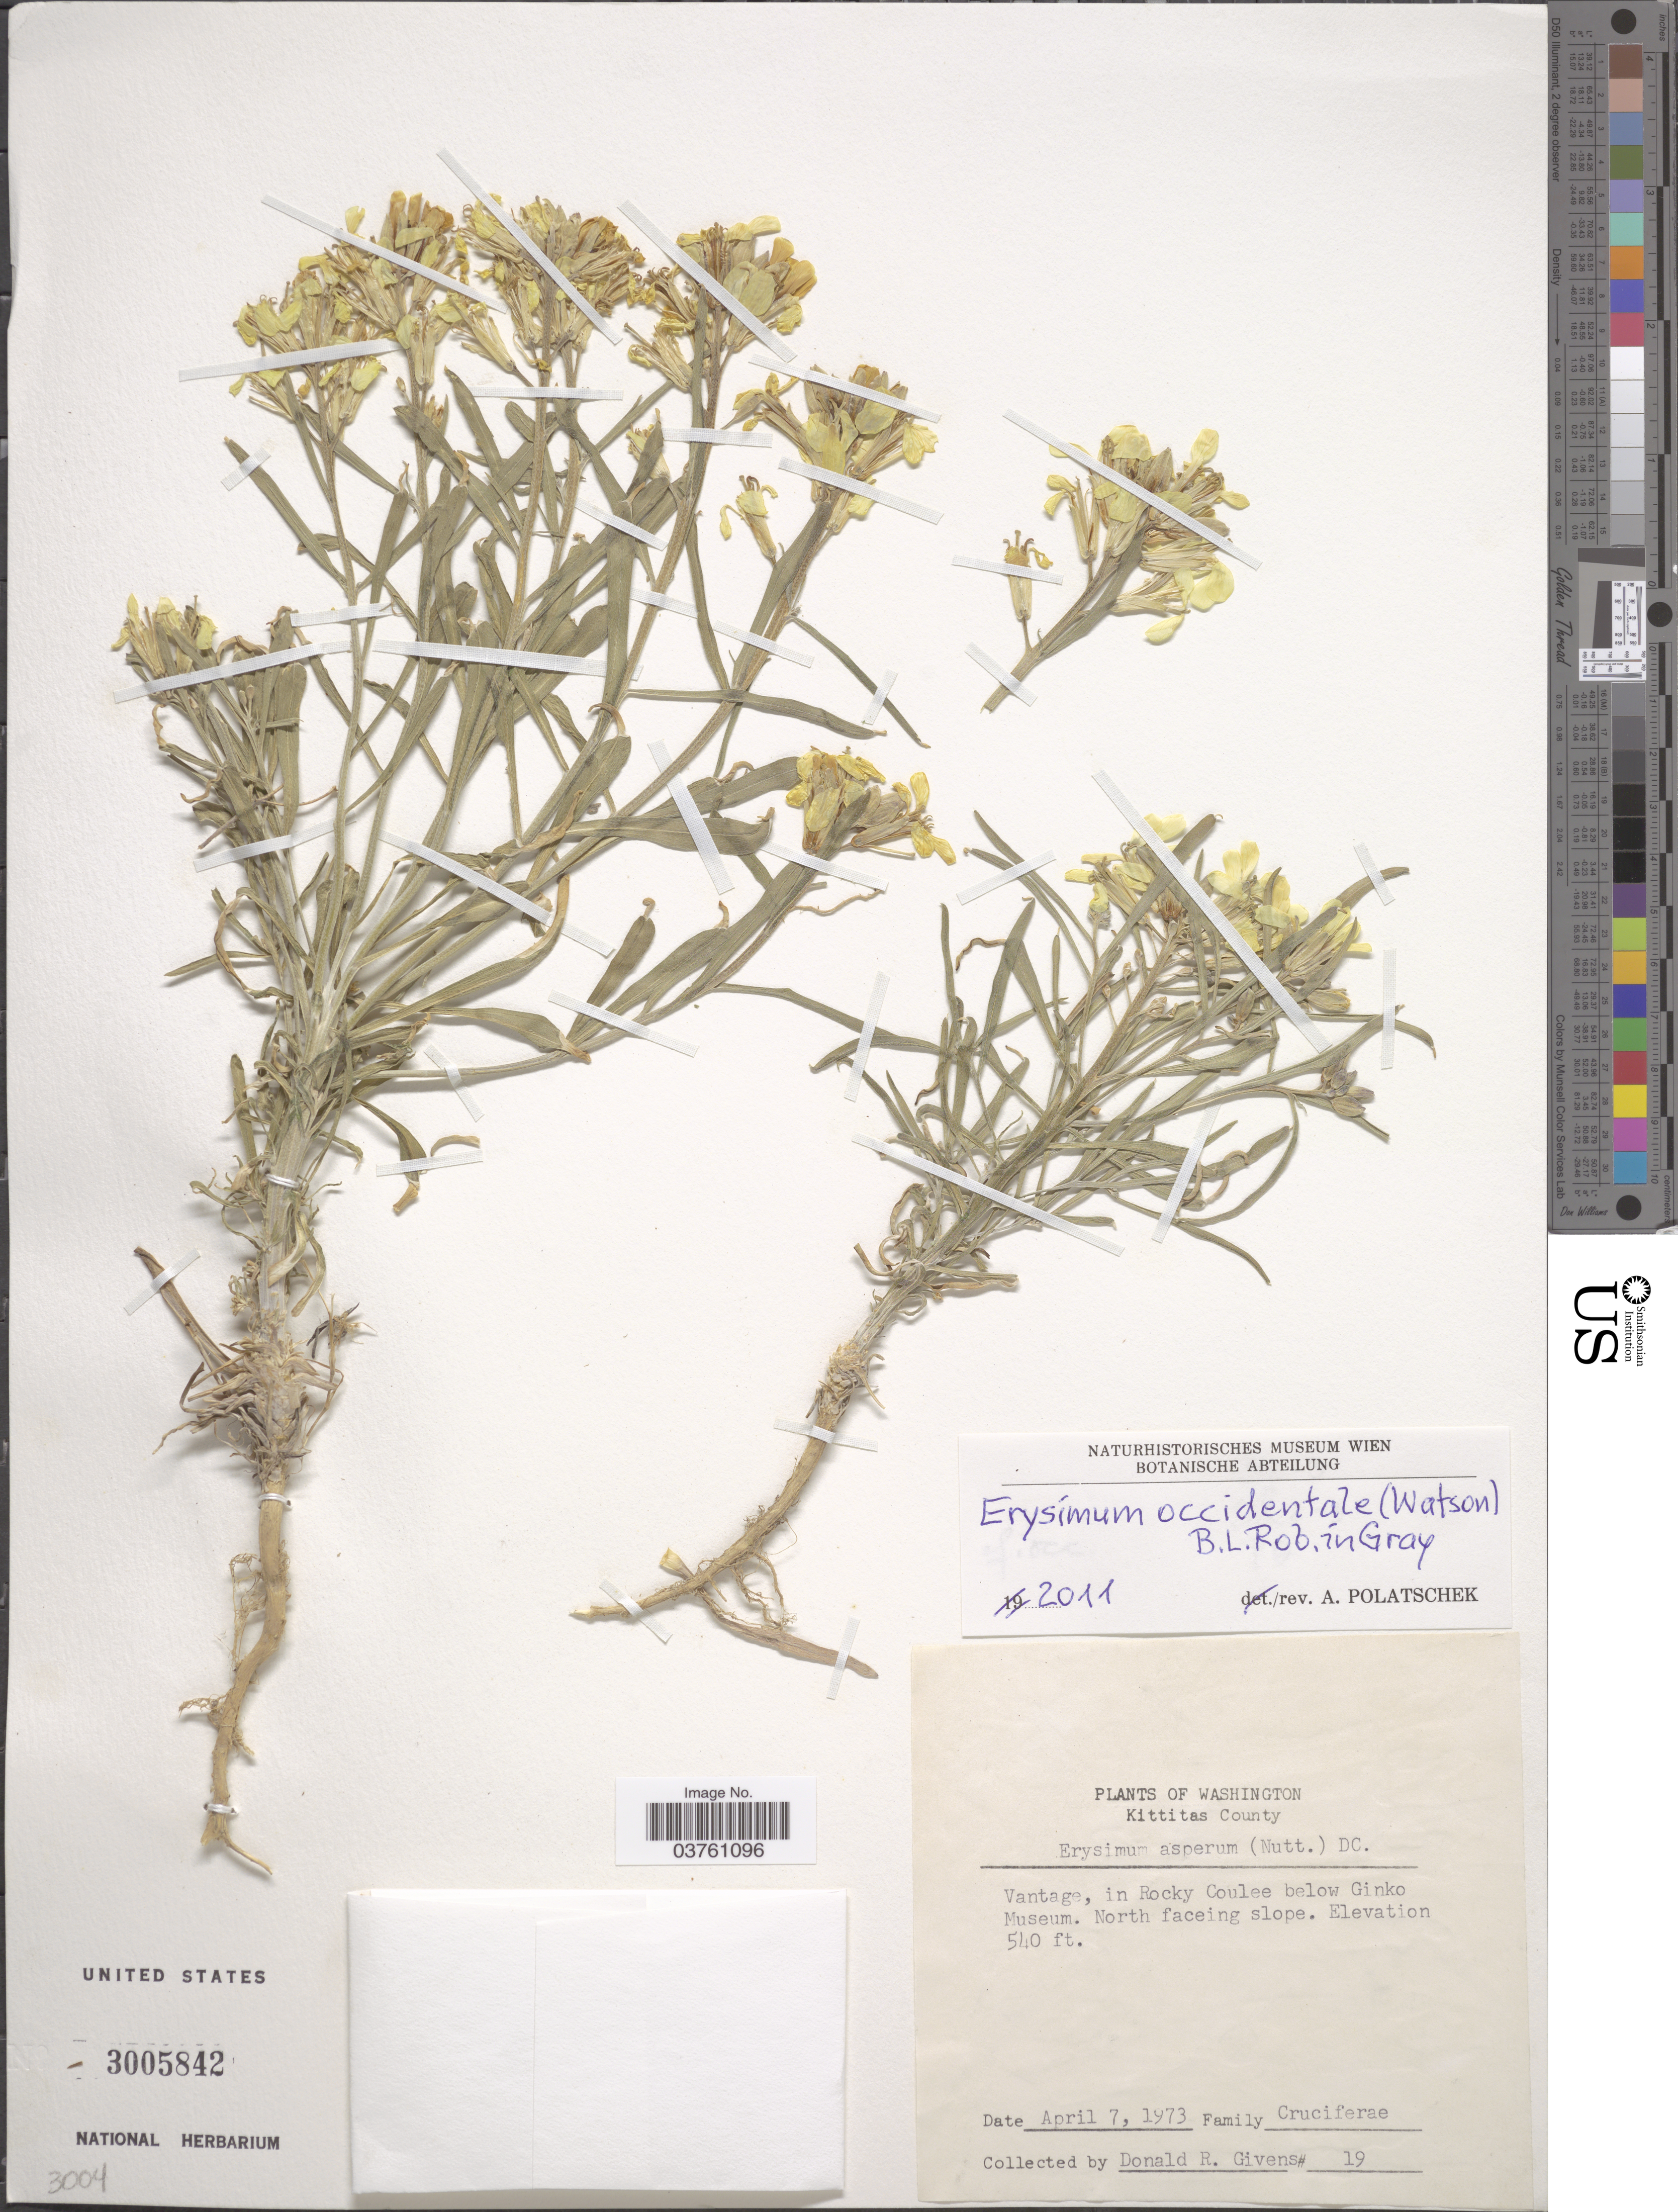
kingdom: Plantae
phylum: Tracheophyta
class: Magnoliopsida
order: Brassicales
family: Brassicaceae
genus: Erysimum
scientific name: Erysimum occidentale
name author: (S. Watson) B.L. Rob.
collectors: D. Givens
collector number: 19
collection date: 1973-04-07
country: United States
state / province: Washington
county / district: Kittitas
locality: Kittitas County. Vantage, in Rocky Coulee below Ginko Museum. North faceing slope.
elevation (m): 165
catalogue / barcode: US 3005842